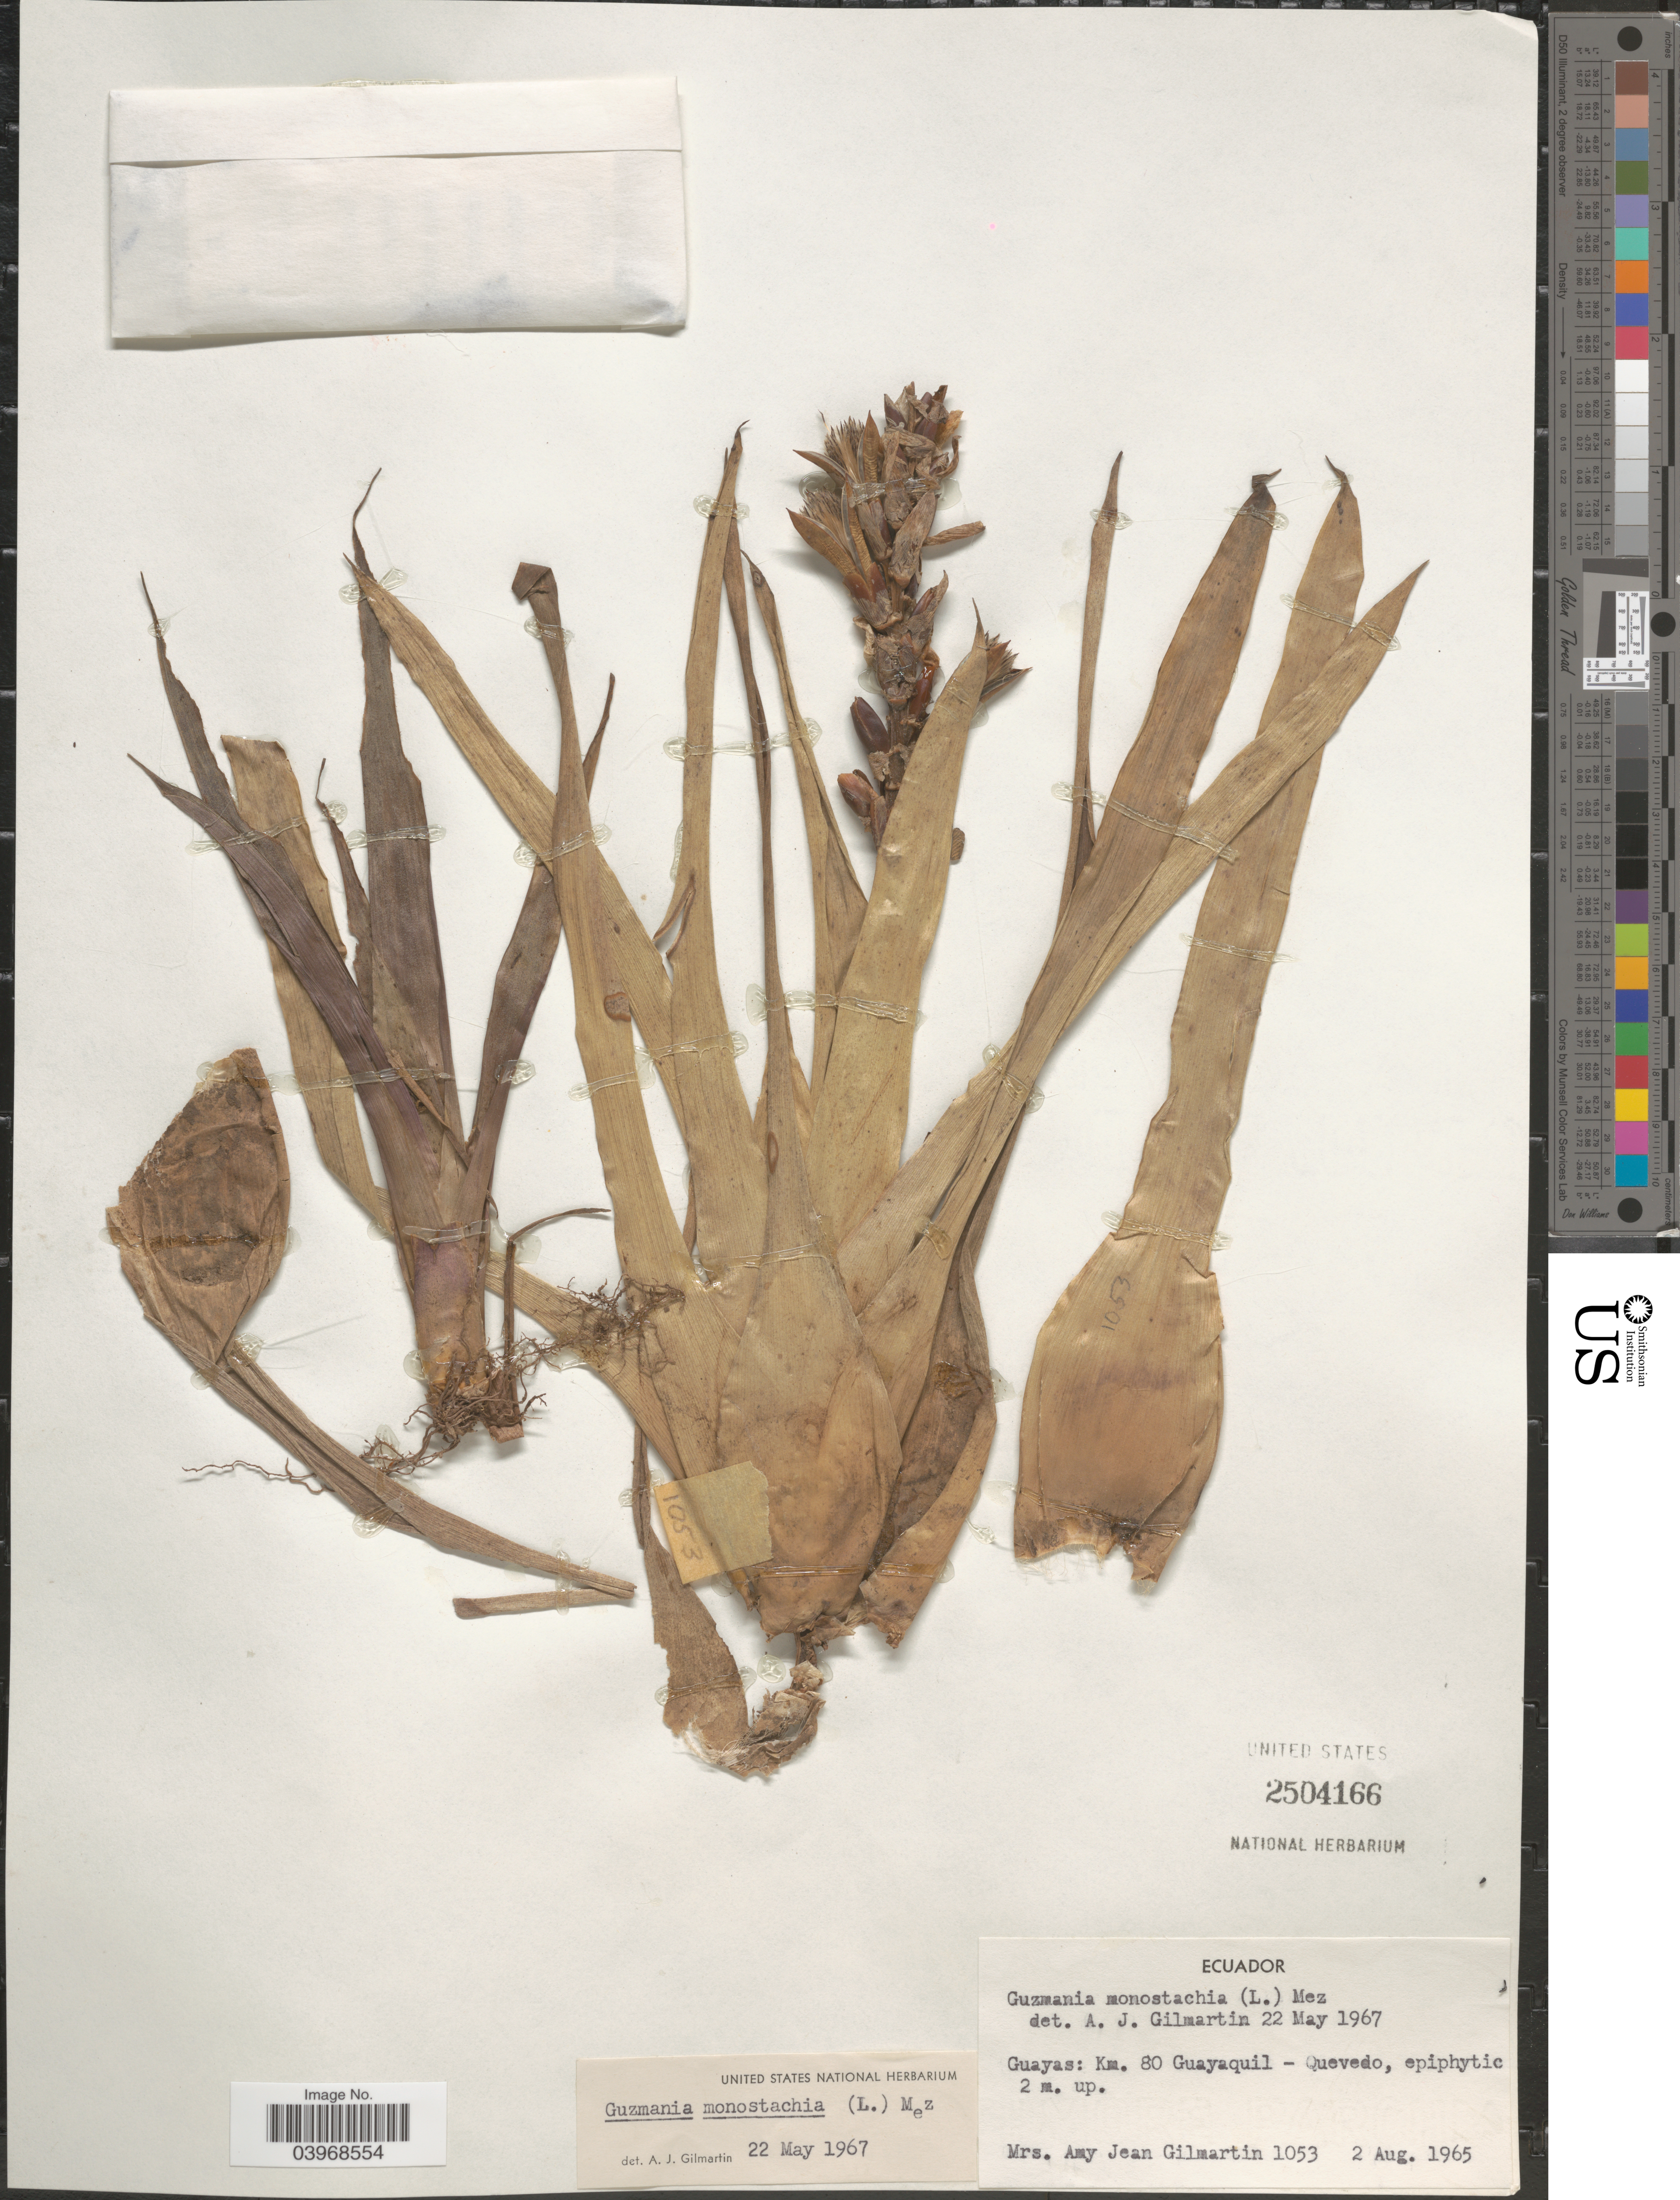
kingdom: Plantae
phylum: Tracheophyta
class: Liliopsida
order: Poales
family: Bromeliaceae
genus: Guzmania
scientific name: Guzmania monostachia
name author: (L.) Rusby ex Mez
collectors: A. J. Gilmartin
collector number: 1053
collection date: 1965-08-02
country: Ecuador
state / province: Guayas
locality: Km. 80 Guayaquil - Quevedo.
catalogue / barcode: US 2504166